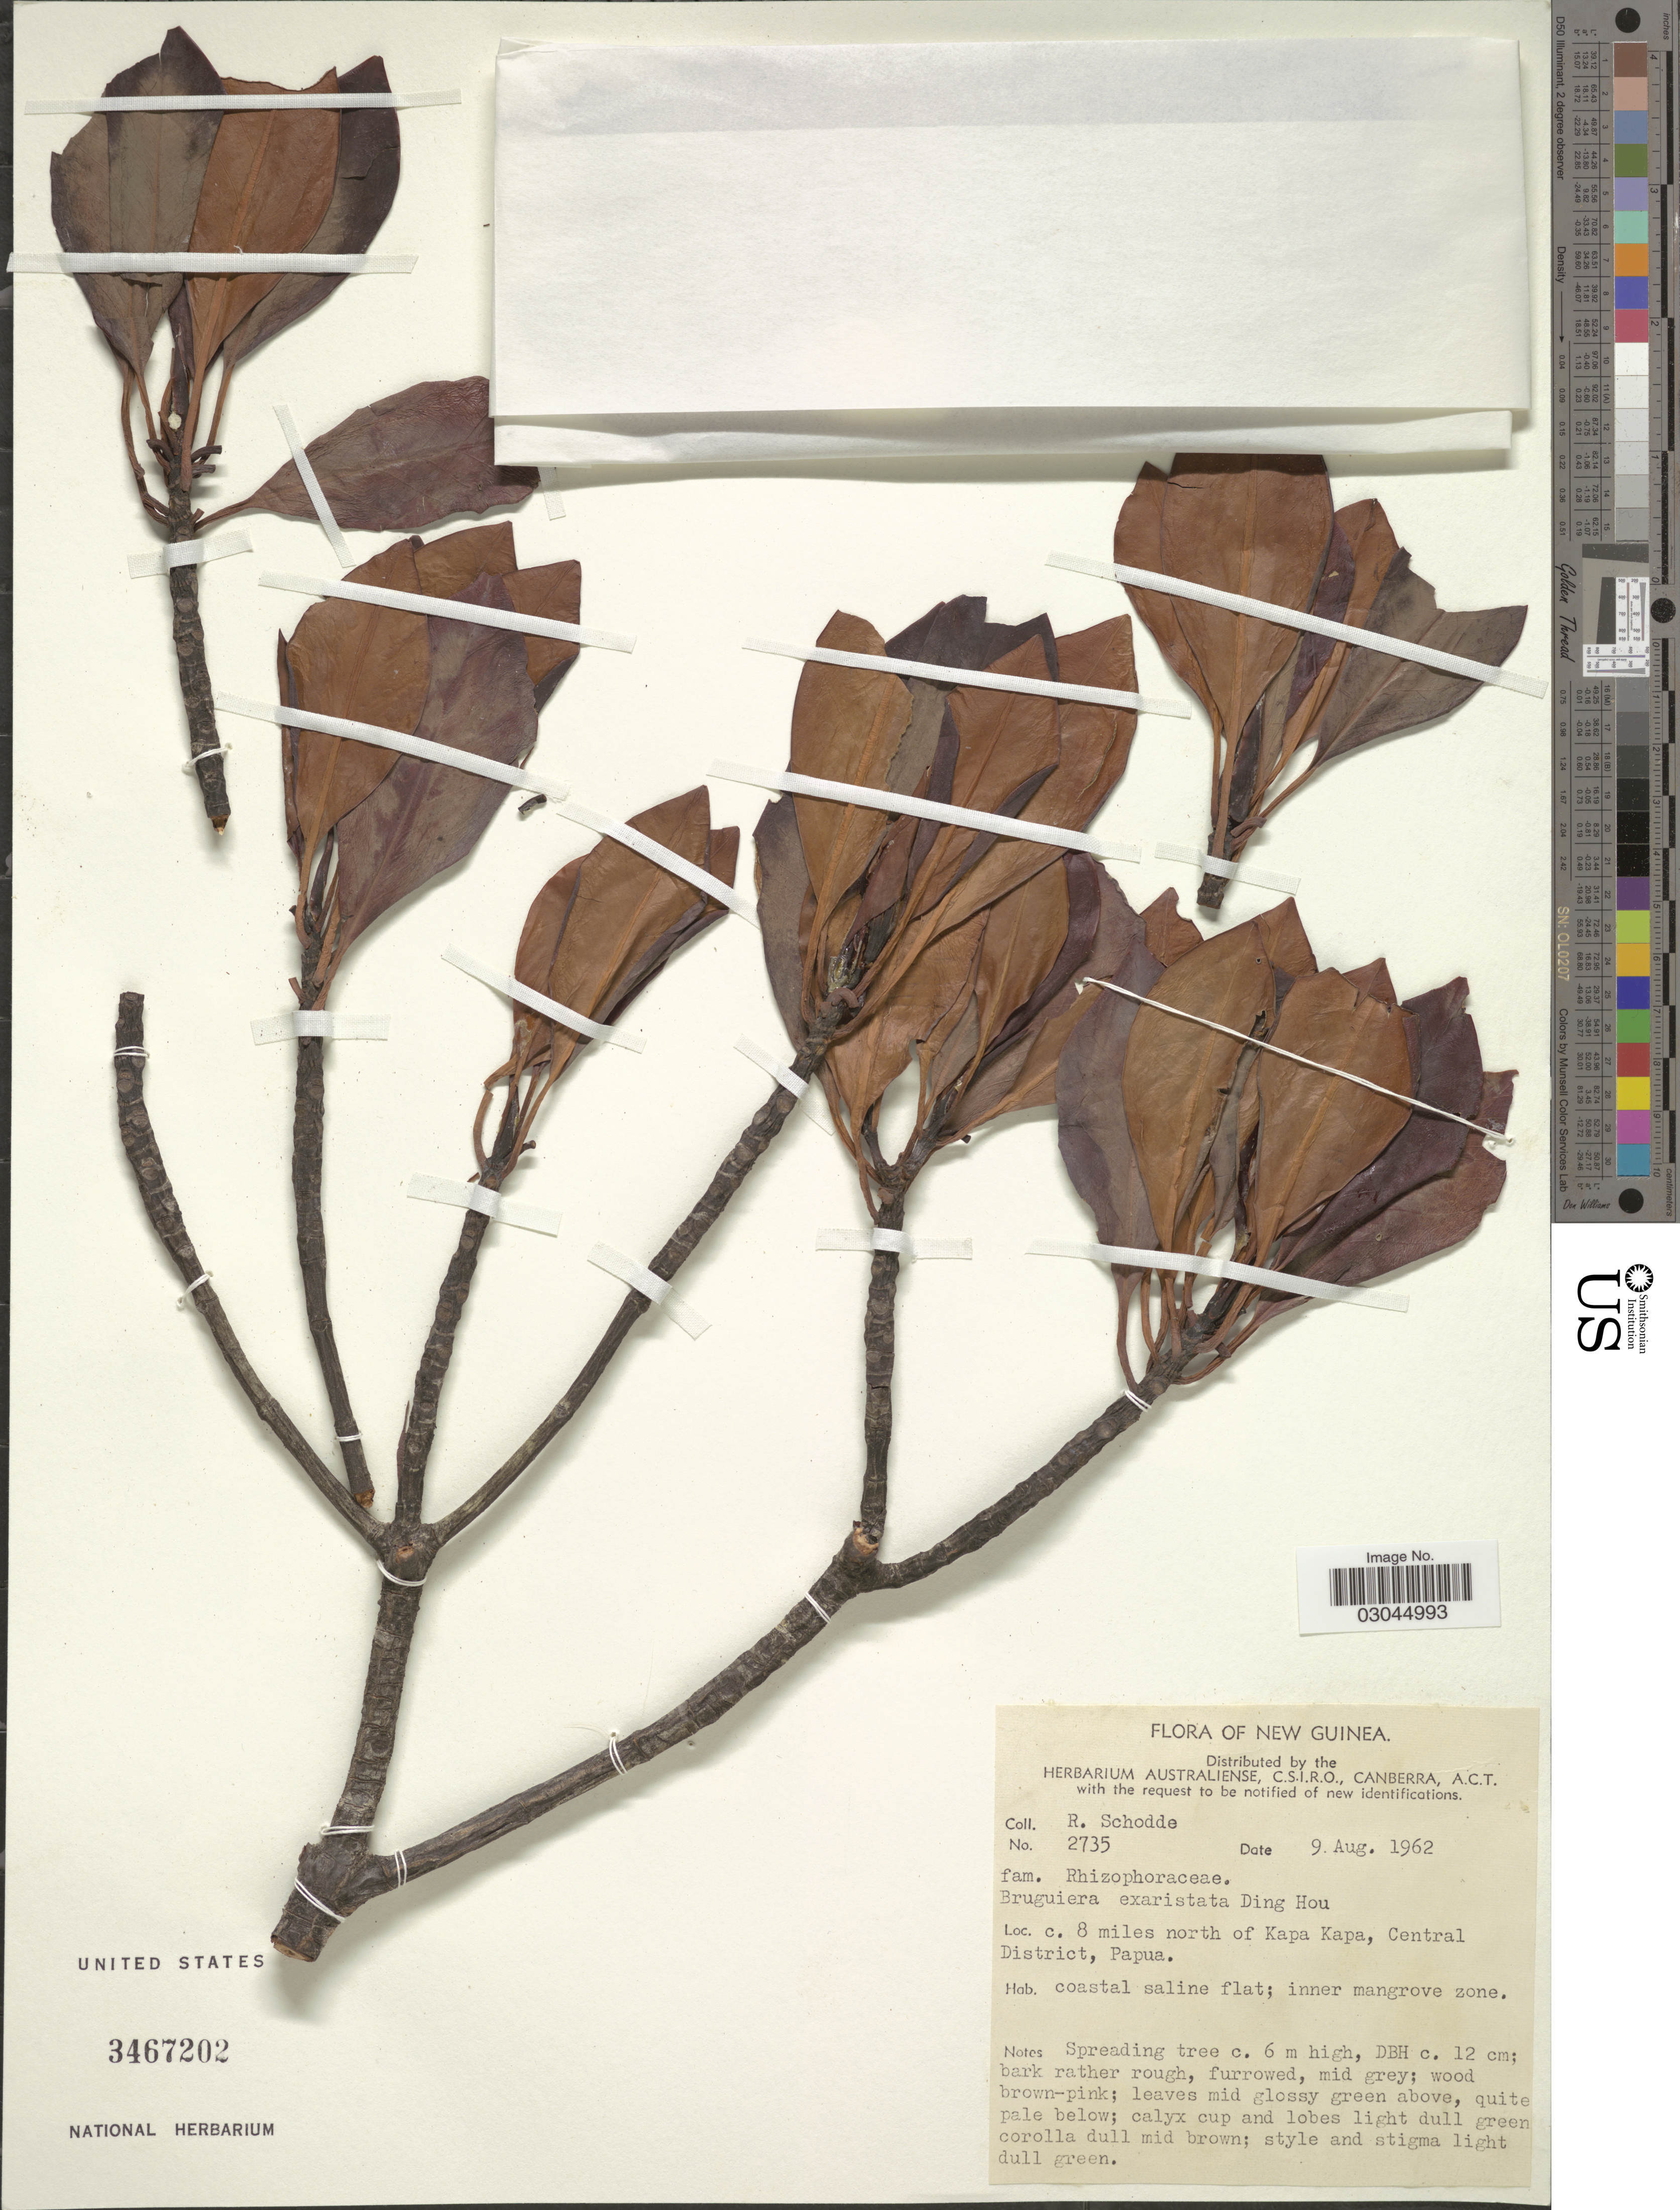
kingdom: Plantae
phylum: Tracheophyta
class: Magnoliopsida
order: Malpighiales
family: Rhizophoraceae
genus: Bruguiera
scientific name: Bruguiera exaristata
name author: Ding Hou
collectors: R. Schodde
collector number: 2735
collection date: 1962-08-09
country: Papua New Guinea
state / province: Central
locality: New Guinea, c. 8 miles north of Kapa Kapa, Central District, Papua.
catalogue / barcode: US 3467202